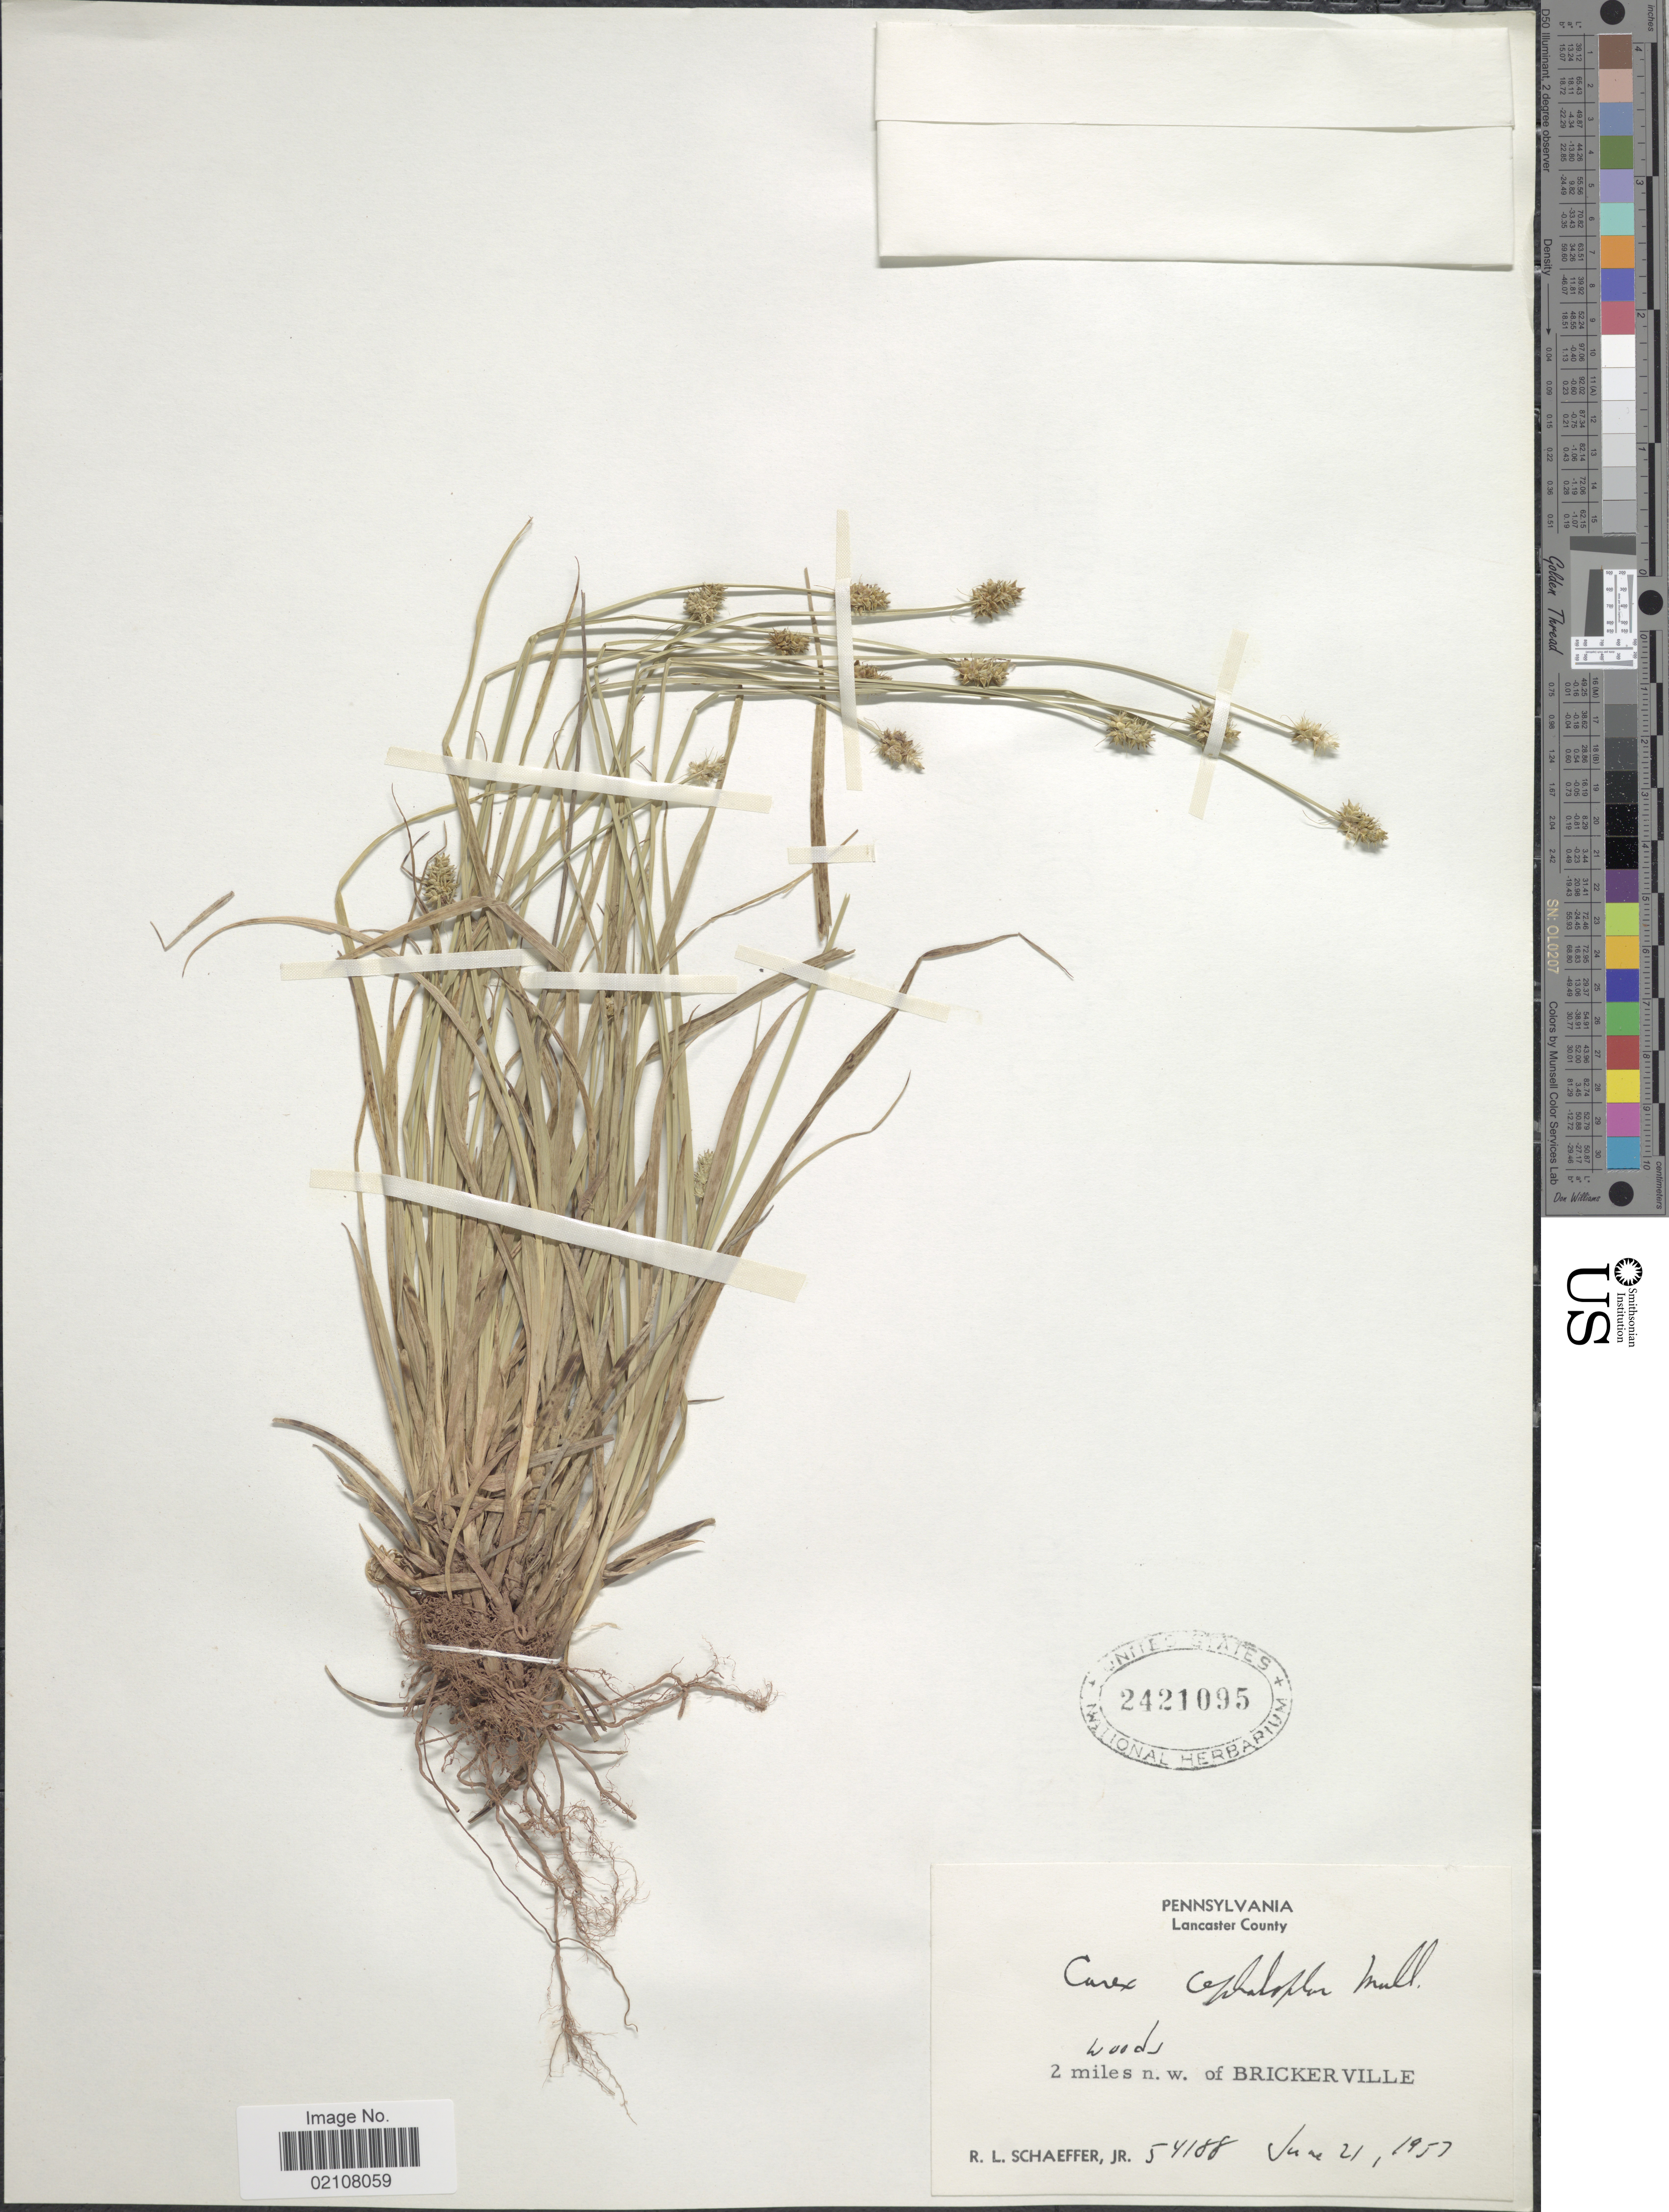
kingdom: Plantae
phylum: Tracheophyta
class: Liliopsida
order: Poales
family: Cyperaceae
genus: Carex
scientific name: Carex cephalophora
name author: Muhl. ex Willd.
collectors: R. L. Schaeffer Jr.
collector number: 54188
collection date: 1957-06-21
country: United States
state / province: Pennsylvania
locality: Lancaster County, woods, 2 miles n.w. of Bricker Ville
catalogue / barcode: US 2421095